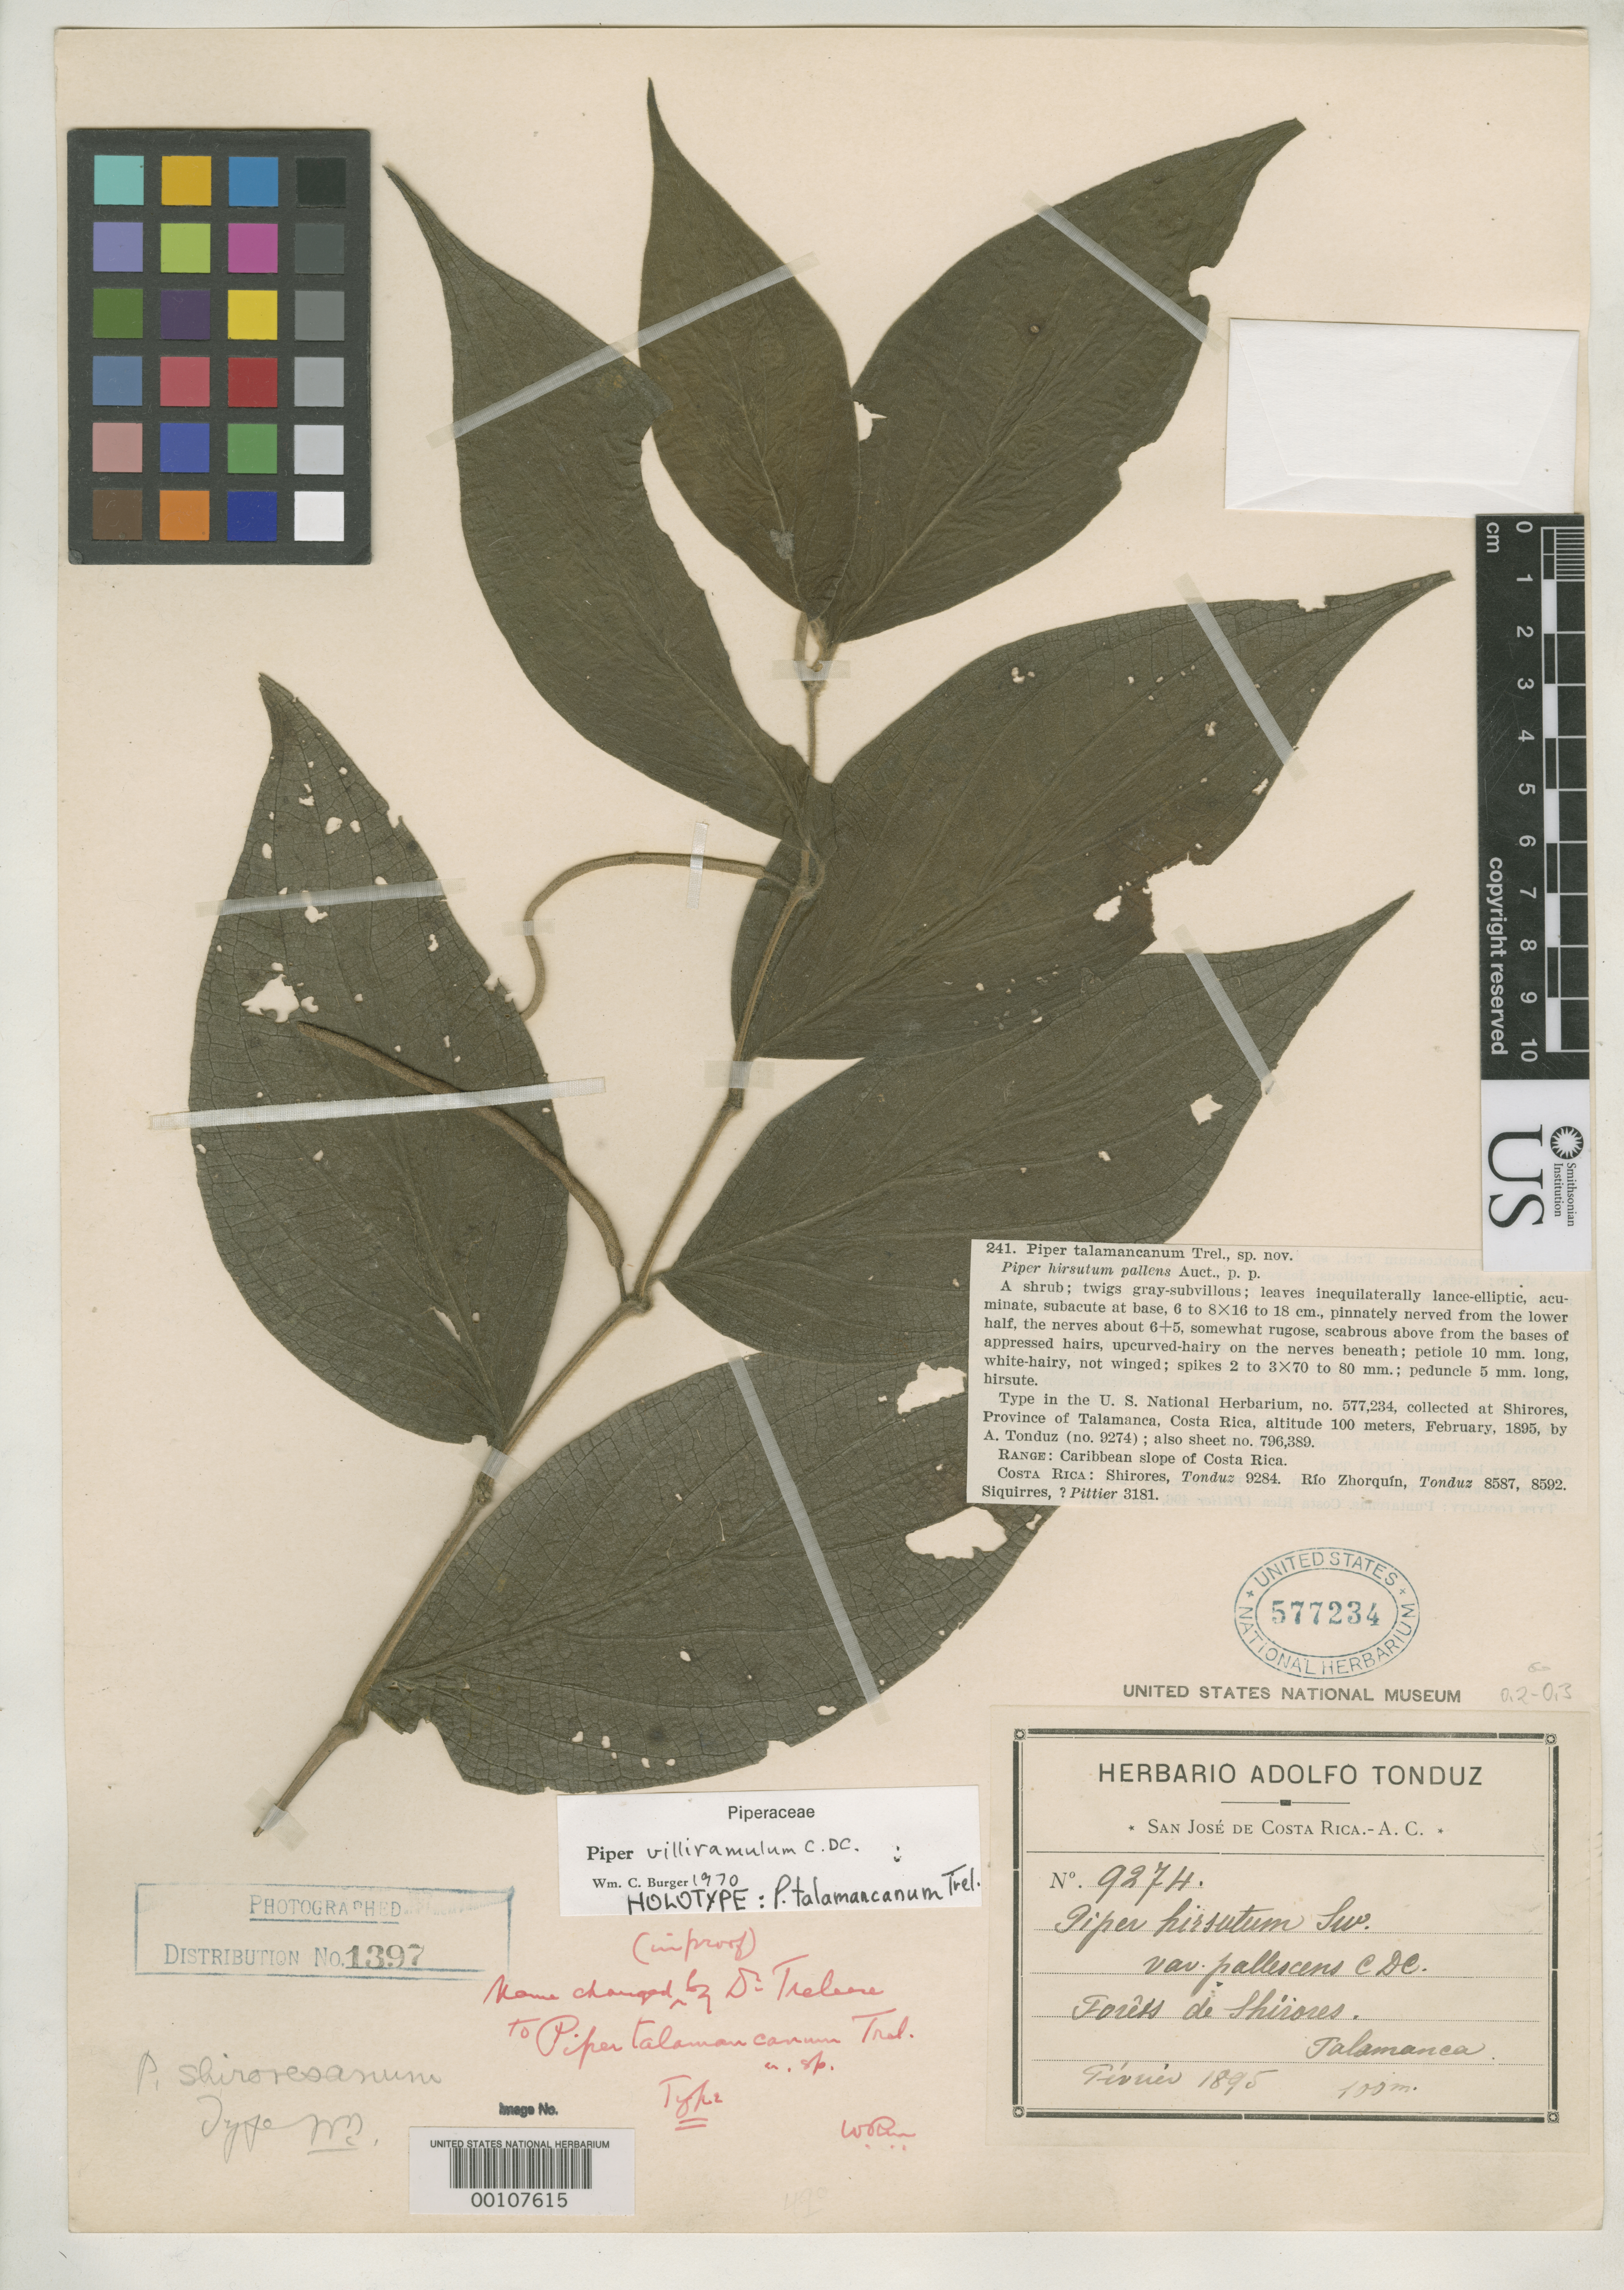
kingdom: Plantae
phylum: Tracheophyta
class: Magnoliopsida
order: Piperales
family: Piperaceae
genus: Piper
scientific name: Piper talamancanum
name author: Trel.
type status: Holotype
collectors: A. Tonduz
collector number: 9274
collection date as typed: Feb 1895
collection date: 1895-02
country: Costa Rica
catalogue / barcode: US 577234